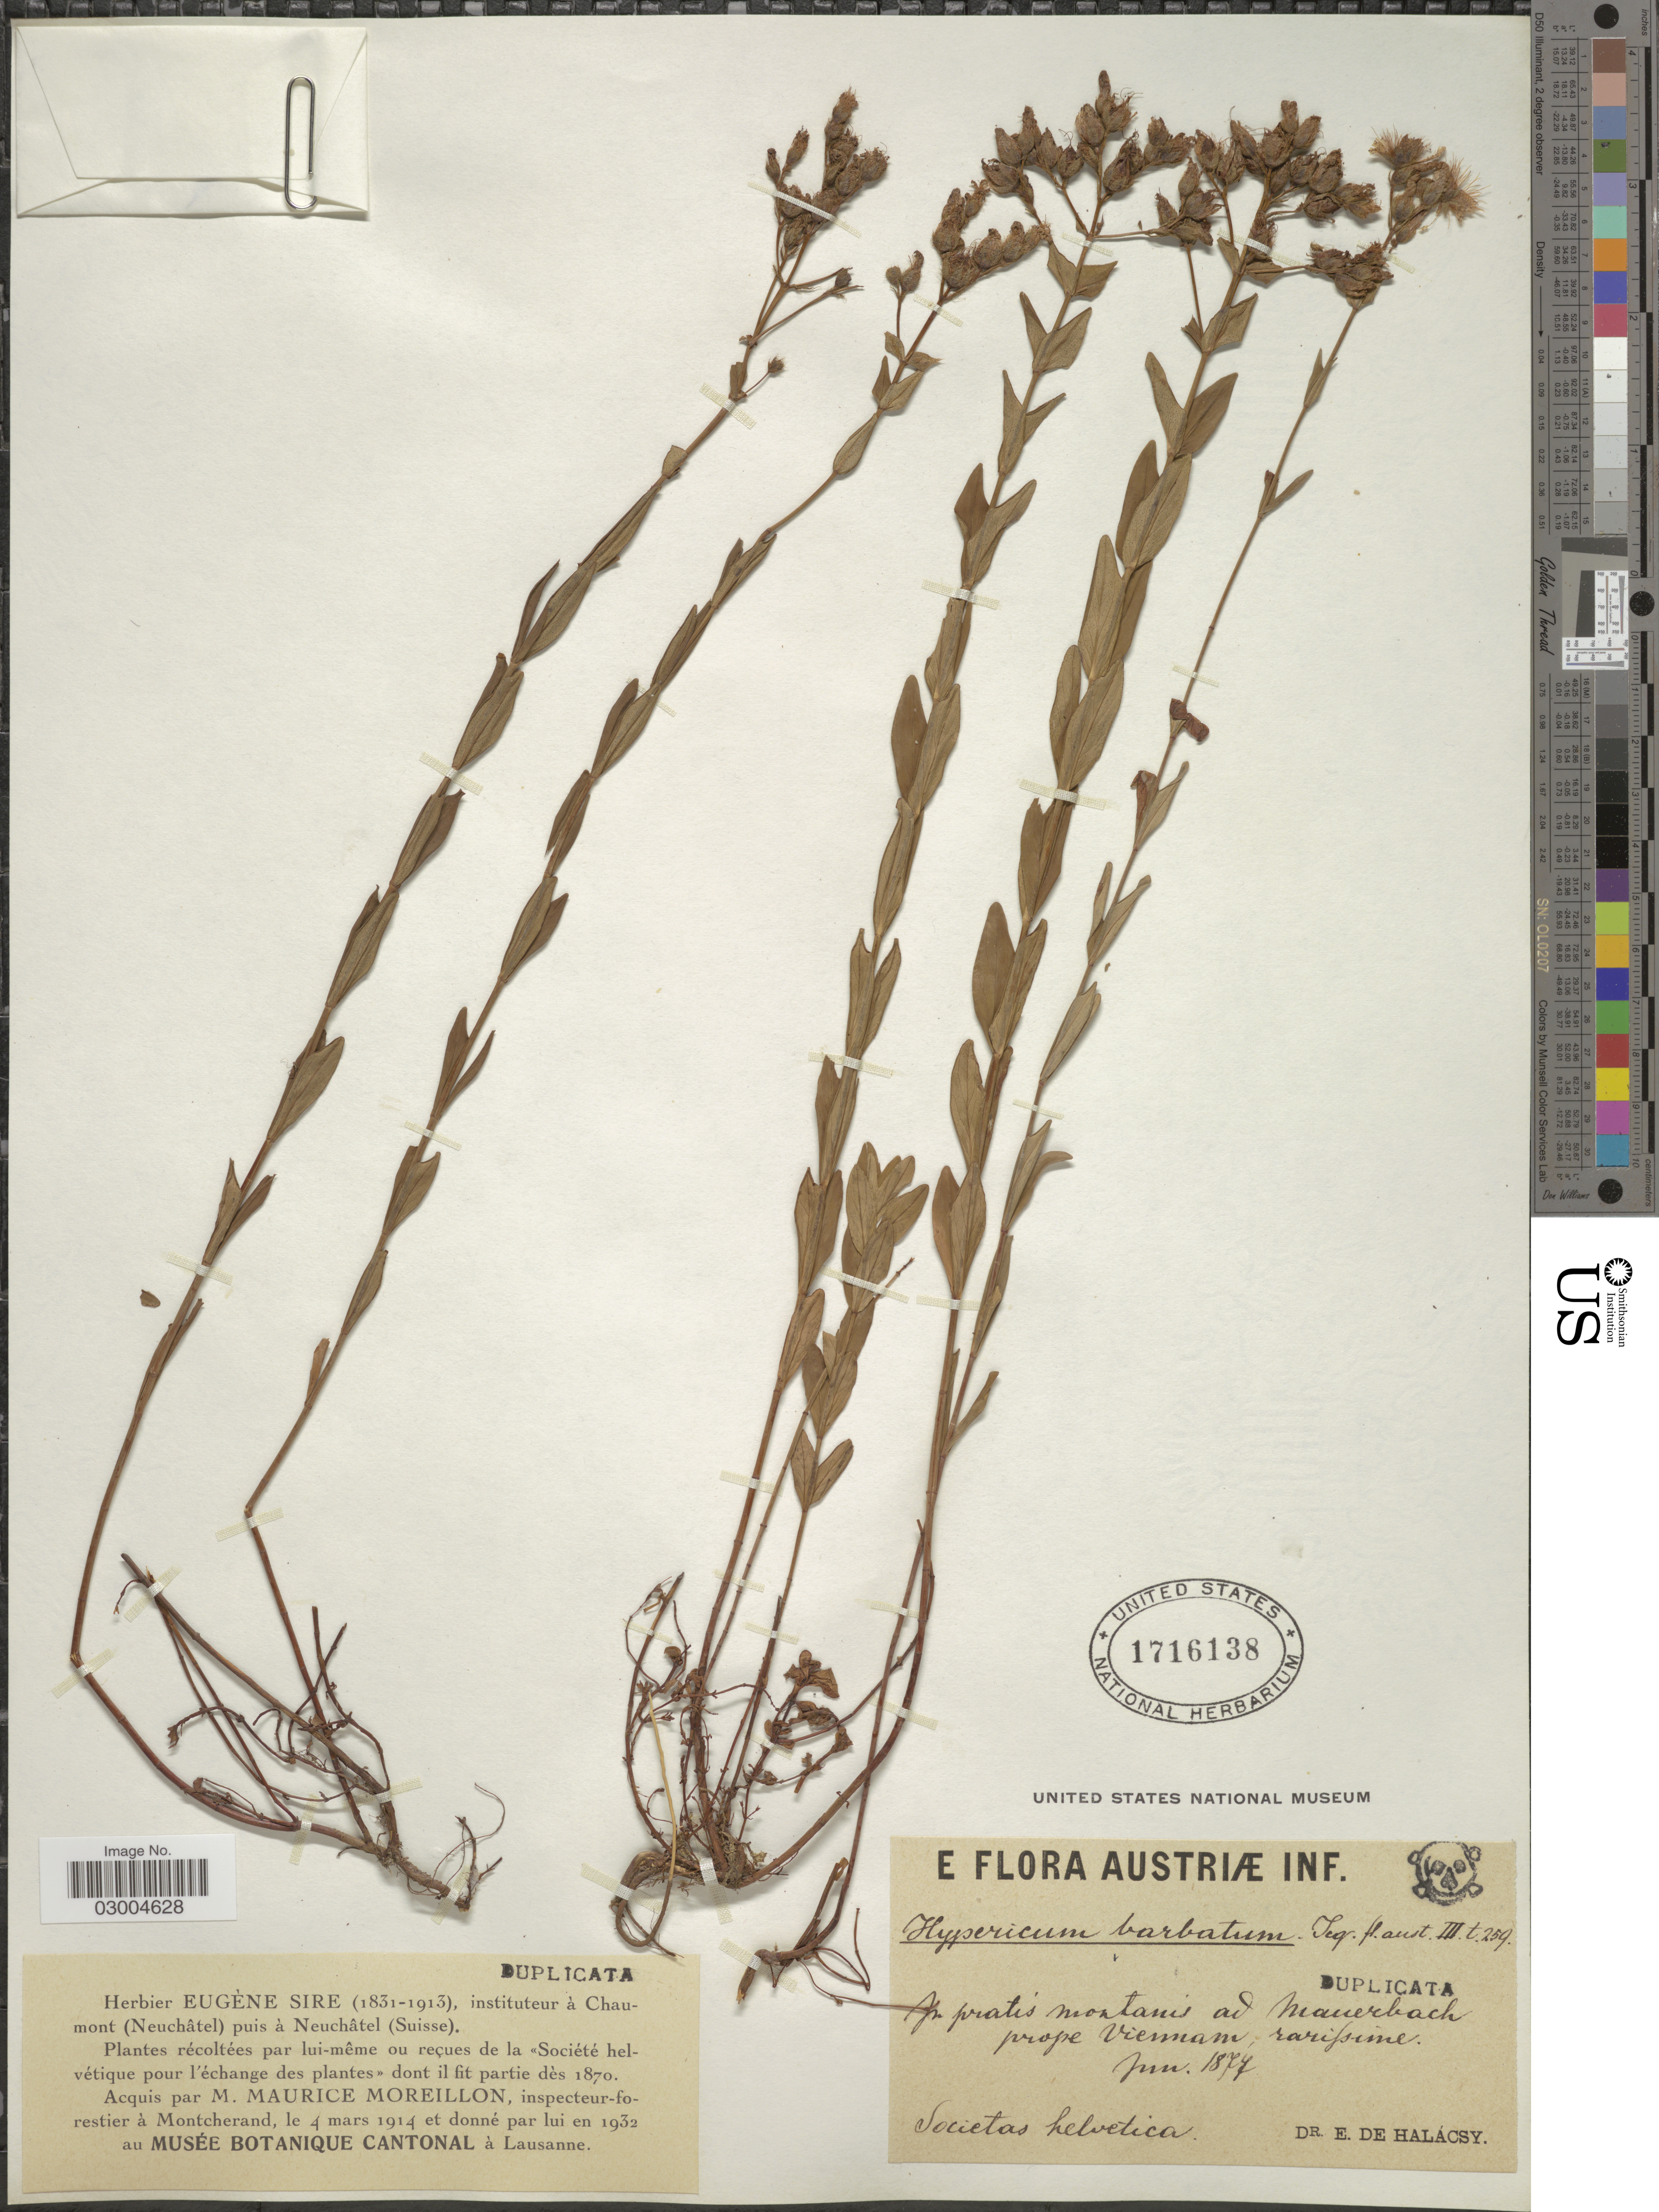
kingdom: Plantae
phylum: Tracheophyta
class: Magnoliopsida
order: Malpighiales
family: Hypericaceae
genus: Hypericum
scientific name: Hypericum barbatum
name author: Jacq.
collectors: E. von Halacsy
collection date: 1877-06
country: Austria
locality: Austriæ Inf. In pratis montanis ad Mauerbach prope Viennam. Societas helvetica.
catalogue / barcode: US 1716138